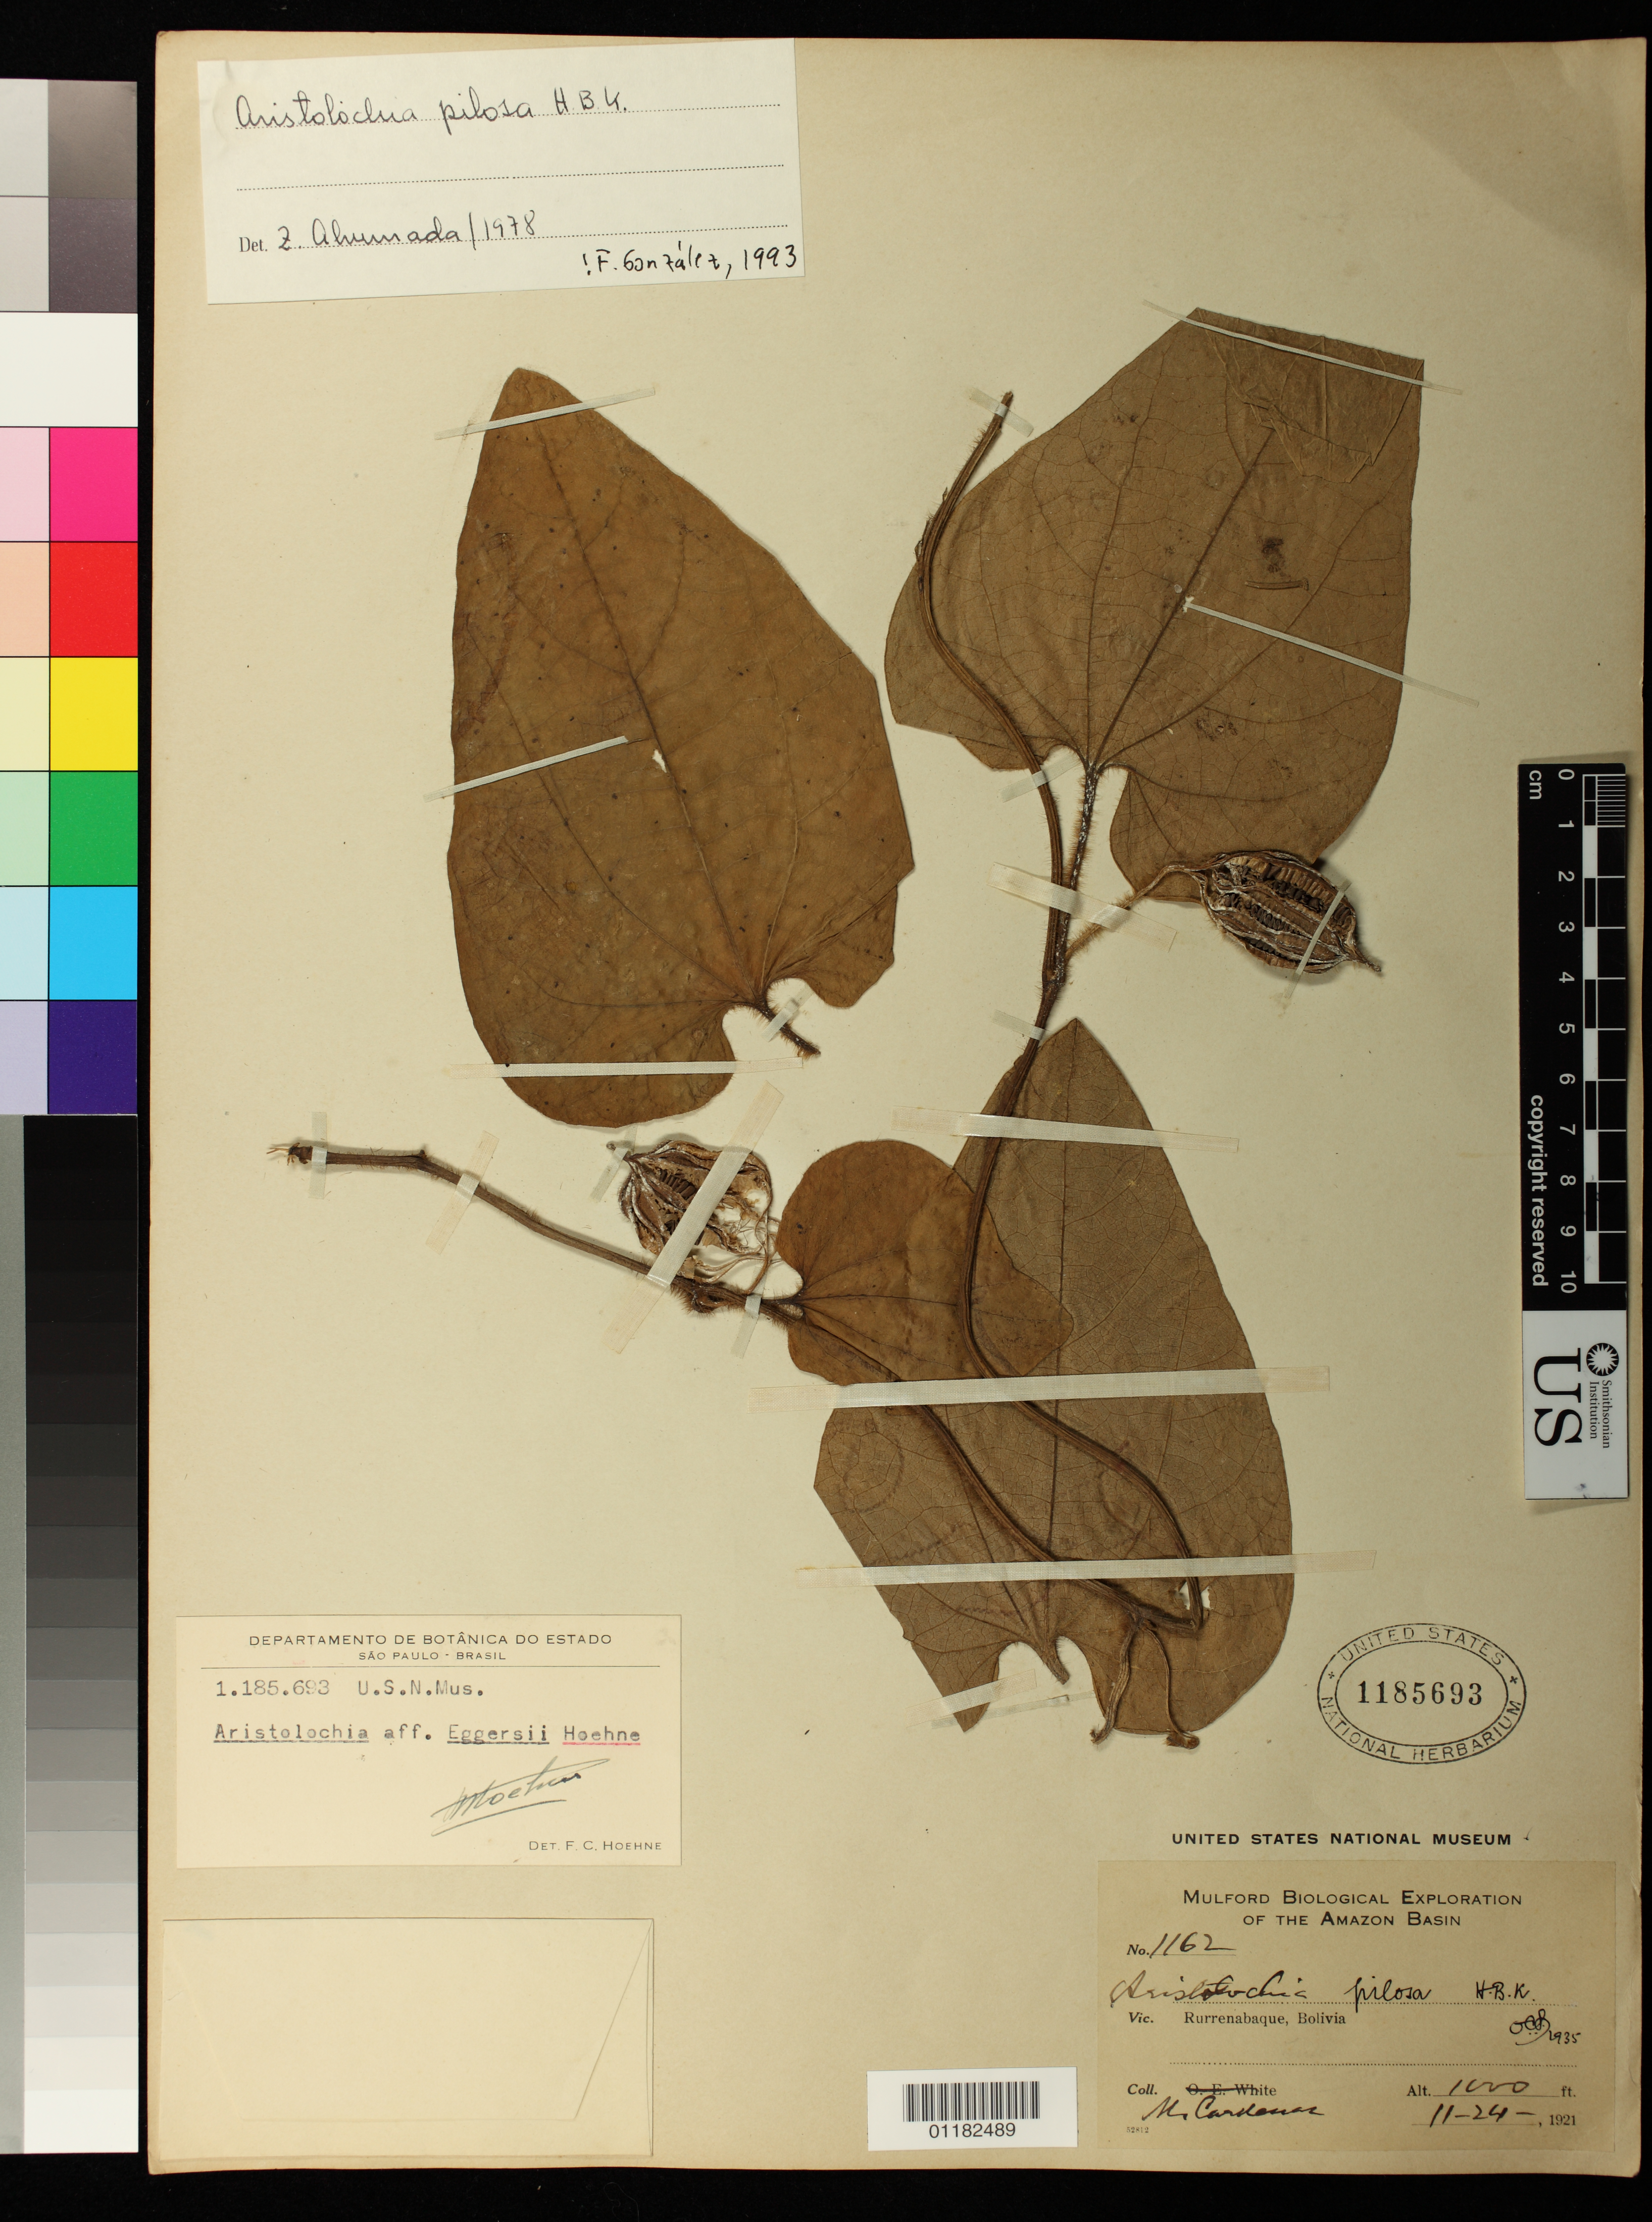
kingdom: Plantae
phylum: Tracheophyta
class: Magnoliopsida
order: Piperales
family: Aristolochiaceae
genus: Aristolochia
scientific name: Aristolochia pilosa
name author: Kunth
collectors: M. Cárdenas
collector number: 1162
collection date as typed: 11-24-1921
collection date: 1921-11-24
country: Bolivia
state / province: Beni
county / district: José Ballivián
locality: Rurrenabaque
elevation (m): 305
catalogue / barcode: US 1185693